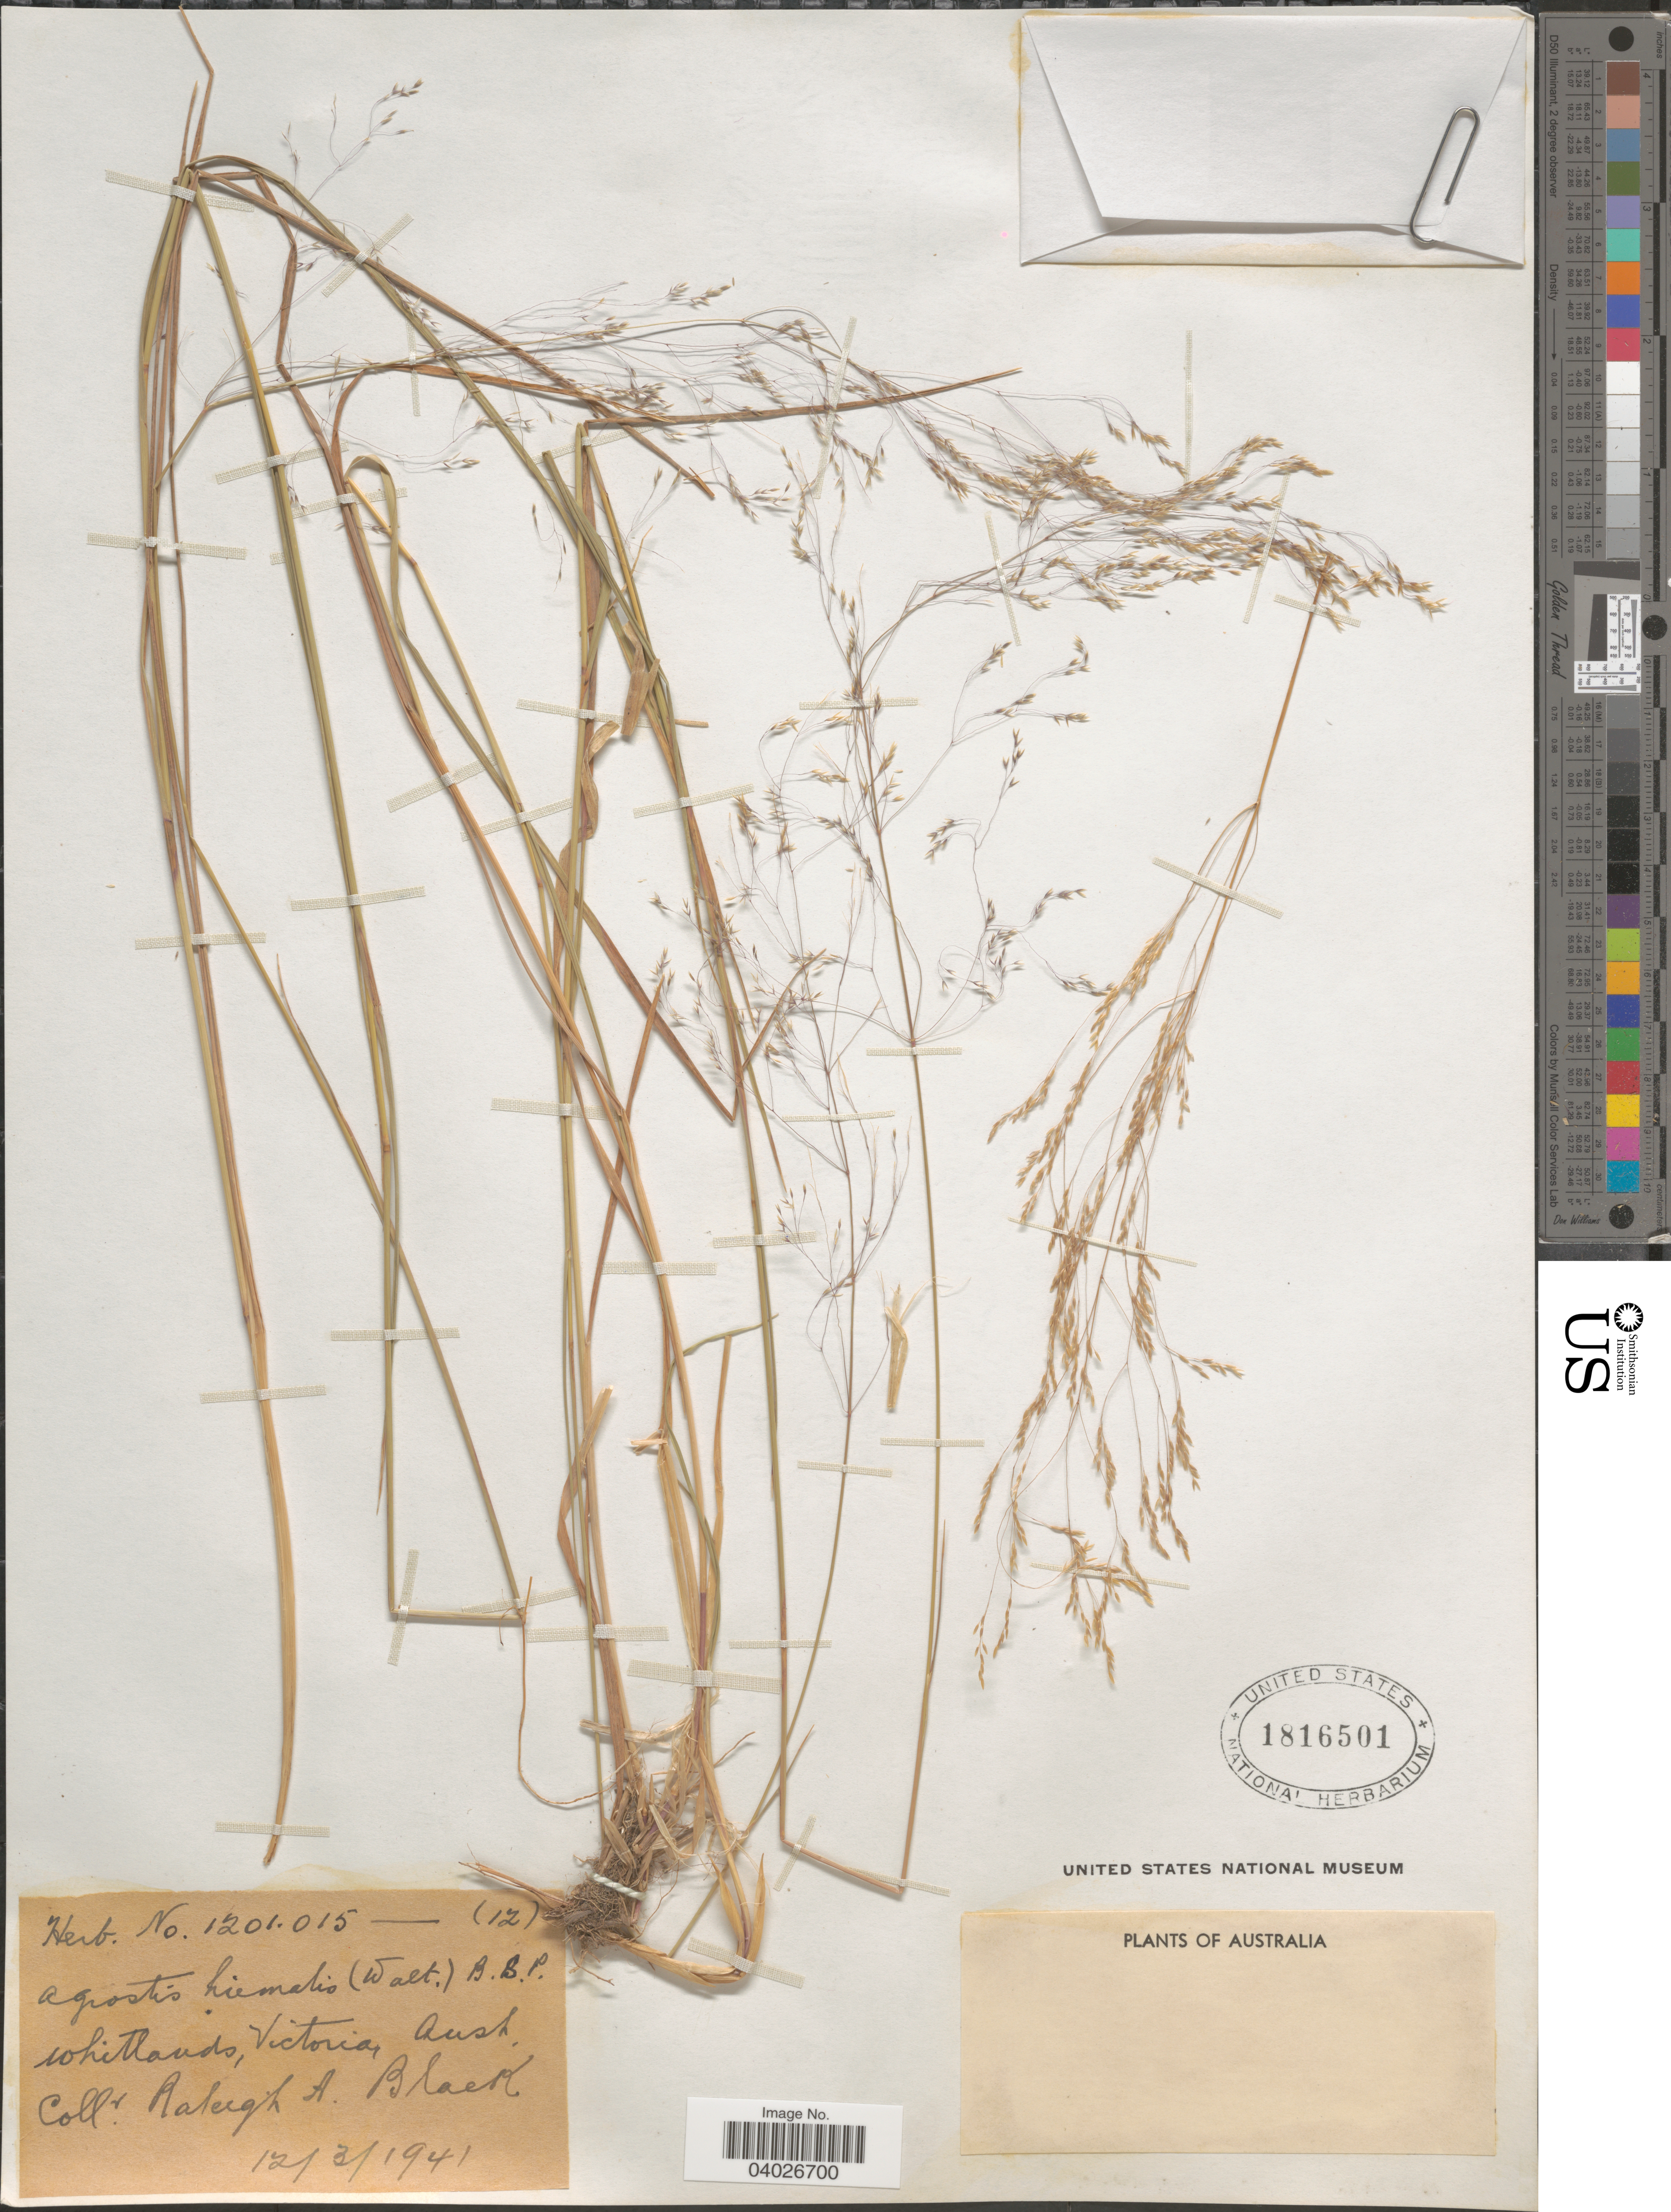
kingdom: Plantae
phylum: Tracheophyta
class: Liliopsida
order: Poales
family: Poaceae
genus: Agrostis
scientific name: Agrostis hyemalis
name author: (Walter) Britton et al.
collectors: R. A. Black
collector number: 1201015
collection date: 1941-03-12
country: Australia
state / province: Victoria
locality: Whitlands, Victoria.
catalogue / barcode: US 1816501